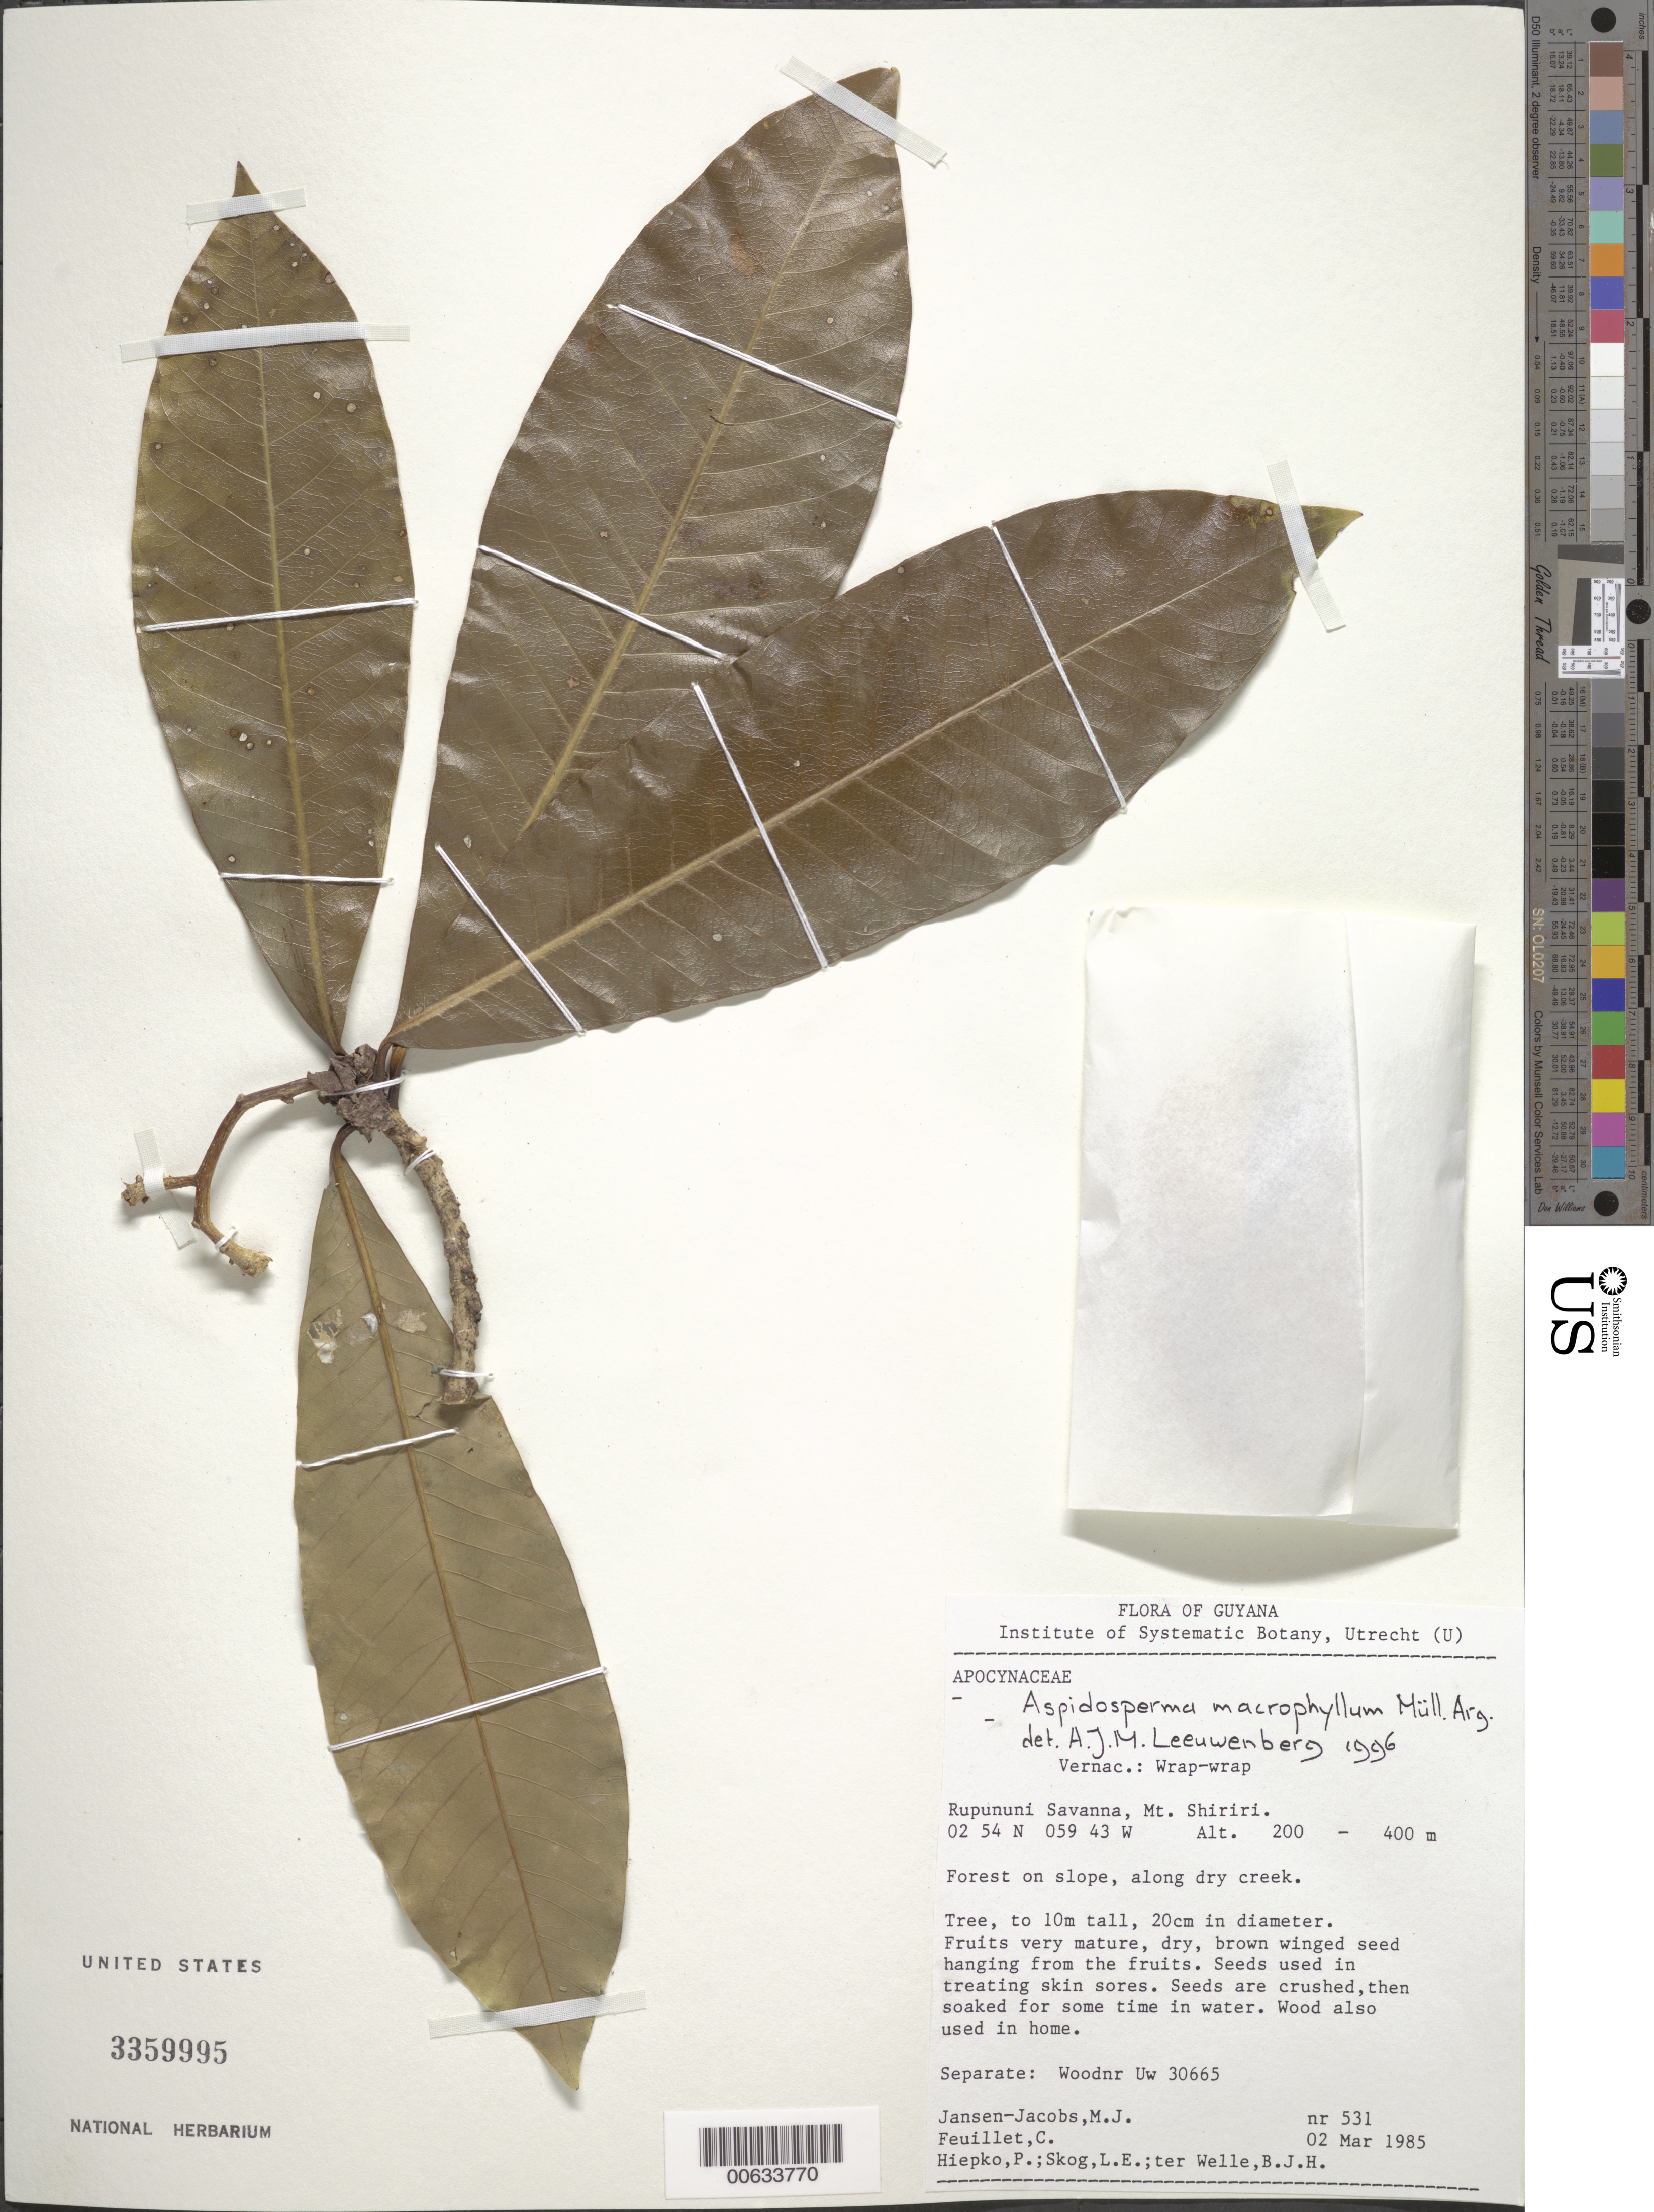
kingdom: Plantae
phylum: Tracheophyta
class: Magnoliopsida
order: Gentianales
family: Apocynaceae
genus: Aspidosperma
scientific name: Aspidosperma macrophyllum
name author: Müll. Arg.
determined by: Leeuwenberg, A. J. M.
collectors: M. J. Jansen-Jacobs, C. Feuillet, P. H. Hiepko, L. E. Skog & B. Welle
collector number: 531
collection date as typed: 2-Mar-85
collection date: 1985-03-02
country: Guyana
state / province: U. Takutu-U. Essequibo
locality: Rupununi Savanna, Mt. Shiriri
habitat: Forest on slope, along dry creek.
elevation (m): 200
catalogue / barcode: US 3359995